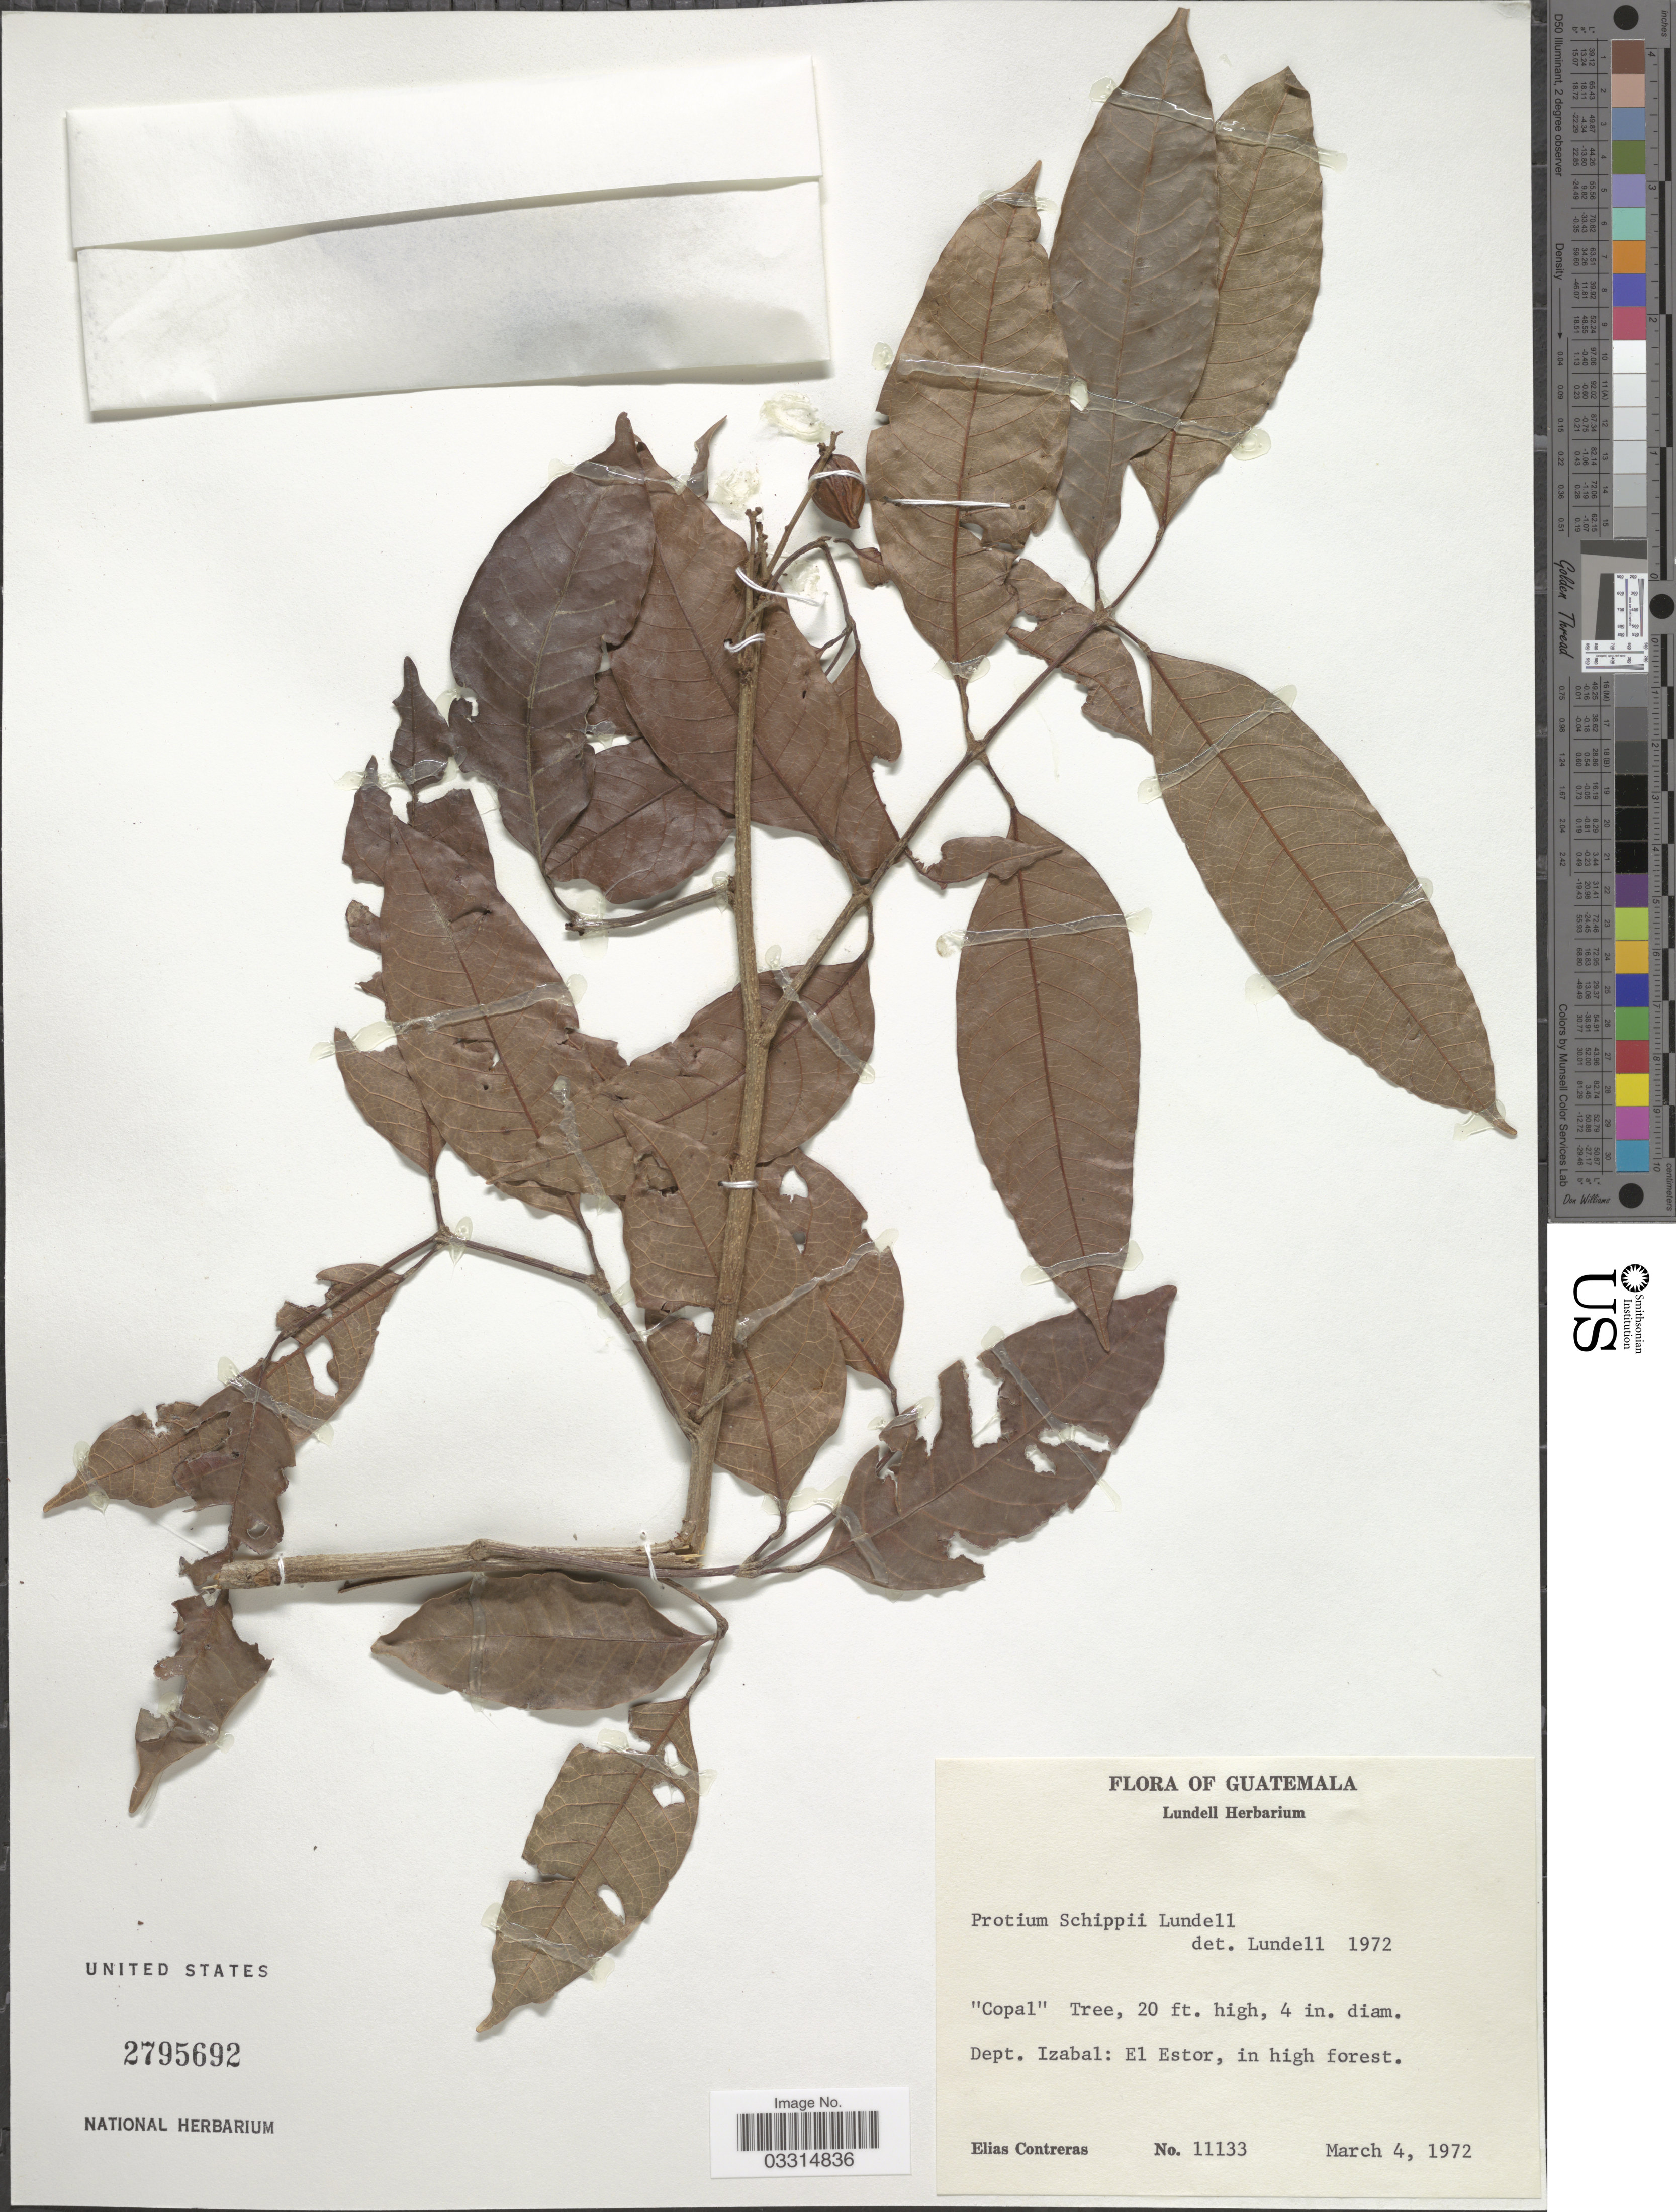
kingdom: Plantae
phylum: Tracheophyta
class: Magnoliopsida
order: Sapindales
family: Burseraceae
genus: Protium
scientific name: Protium confusum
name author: (Rose) Pittier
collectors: E. Contreras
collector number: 11133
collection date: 1972-03-04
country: Guatemala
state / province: Izabal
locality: Dept. Izabal : El Estor, in high forest.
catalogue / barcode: US 2795692